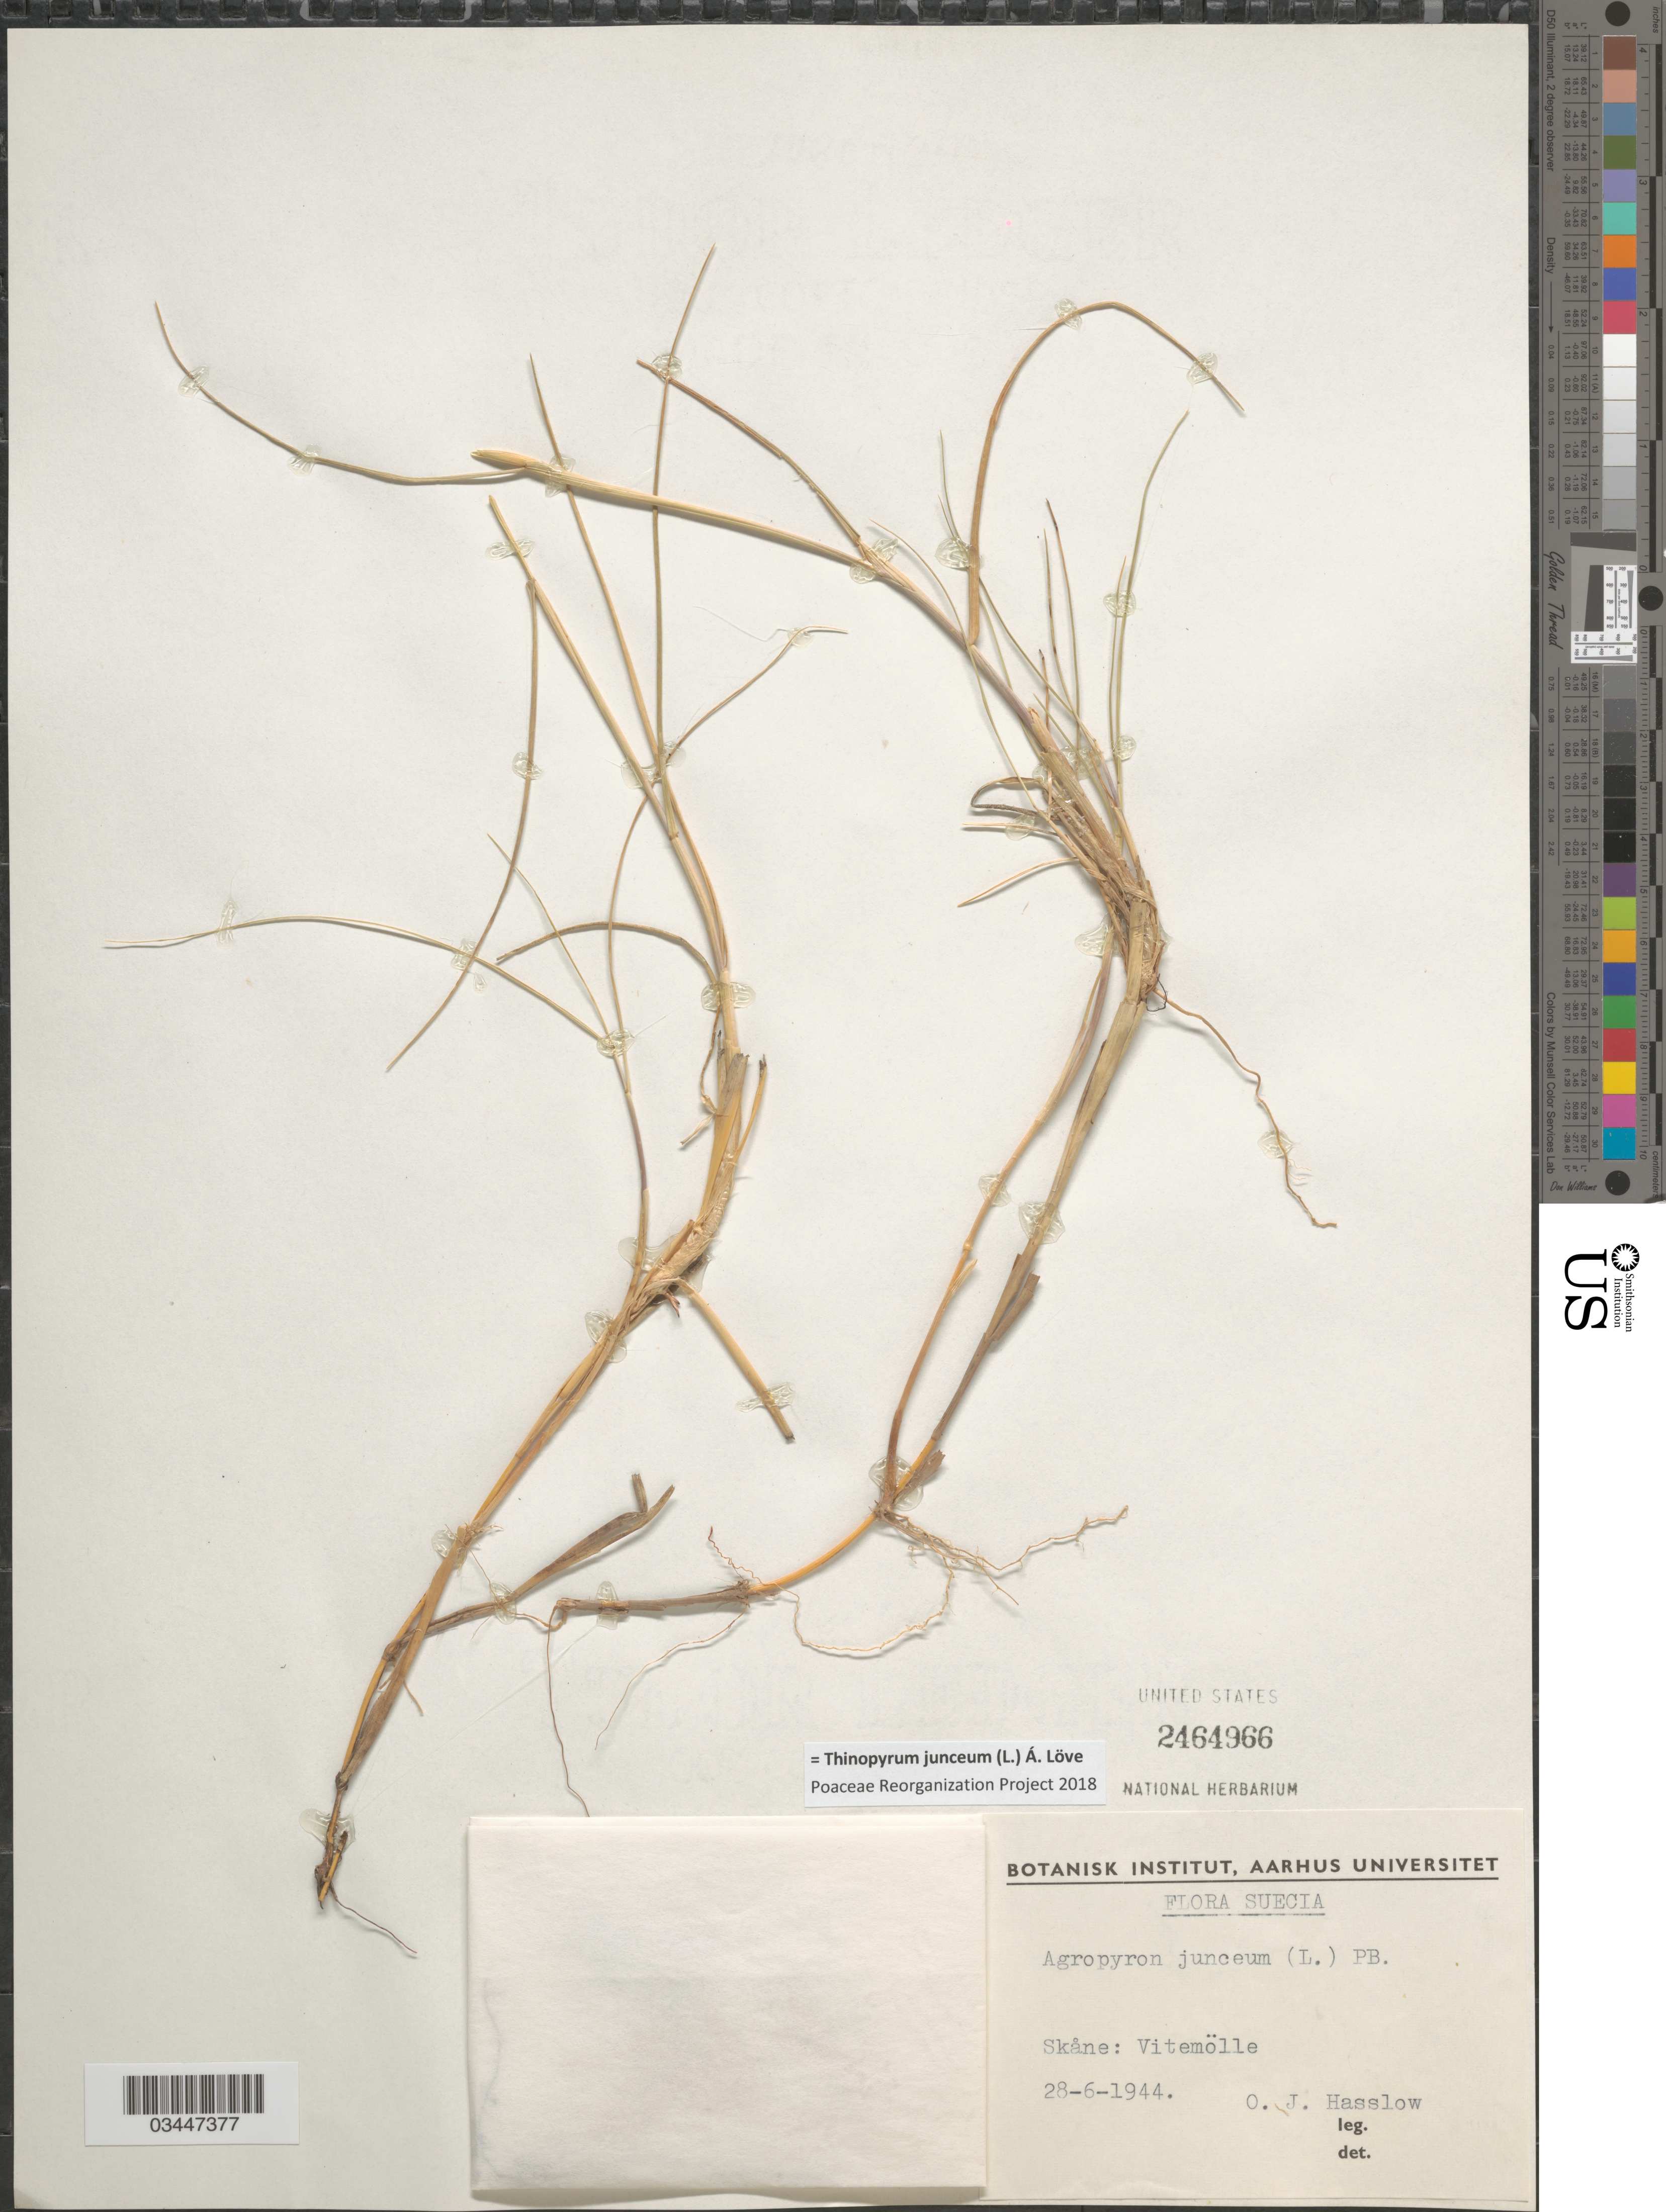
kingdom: Plantae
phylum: Tracheophyta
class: Liliopsida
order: Poales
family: Poaceae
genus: Thinopyrum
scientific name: Thinopyrum junceum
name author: (L.) Á. Löve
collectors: O. Hasslow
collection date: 1944-06-28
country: Sweden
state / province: Skåne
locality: Suecia. Vitemölle.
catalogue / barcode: US 2464966